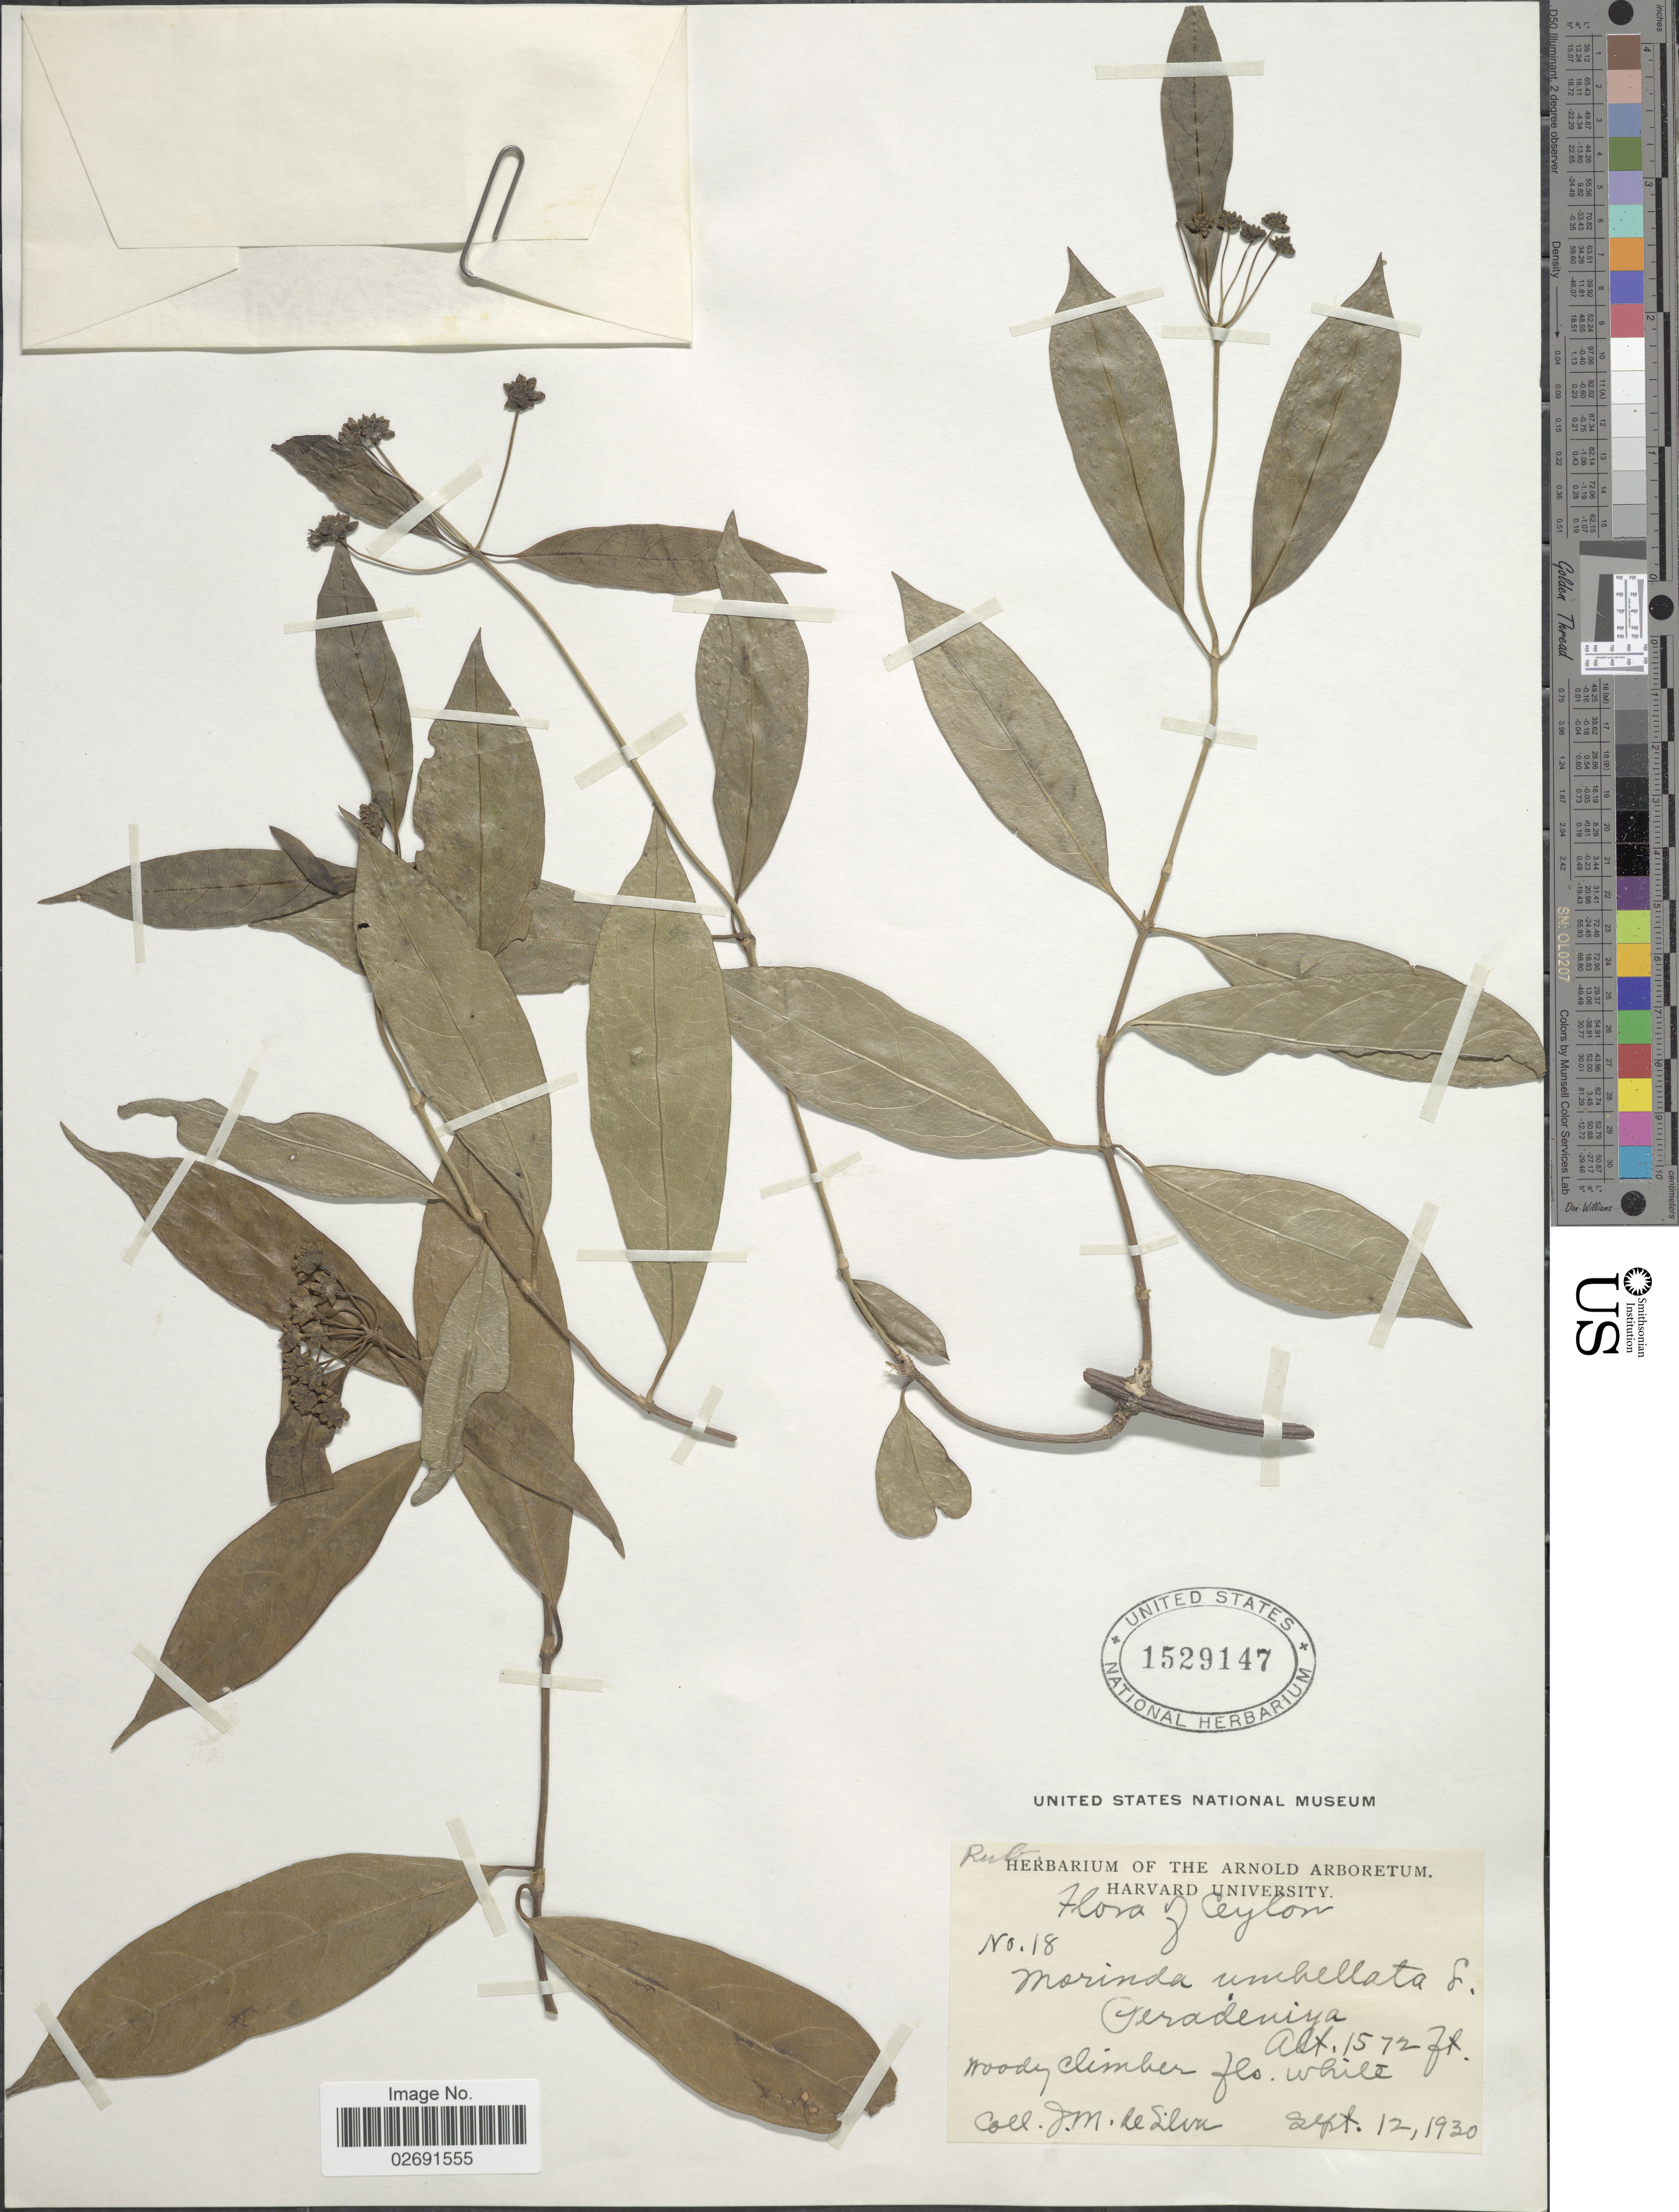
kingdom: Plantae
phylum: Tracheophyta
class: Magnoliopsida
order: Gentianales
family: Rubiaceae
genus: Gynochthodes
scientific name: Gynochthodes umbellata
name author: (L.) Razafim. & B. Bremer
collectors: J. M. Silva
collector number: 18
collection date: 1930-09-12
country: Sri Lanka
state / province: Central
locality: Ceylon, Peradeniya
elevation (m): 479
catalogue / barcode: US 1529147